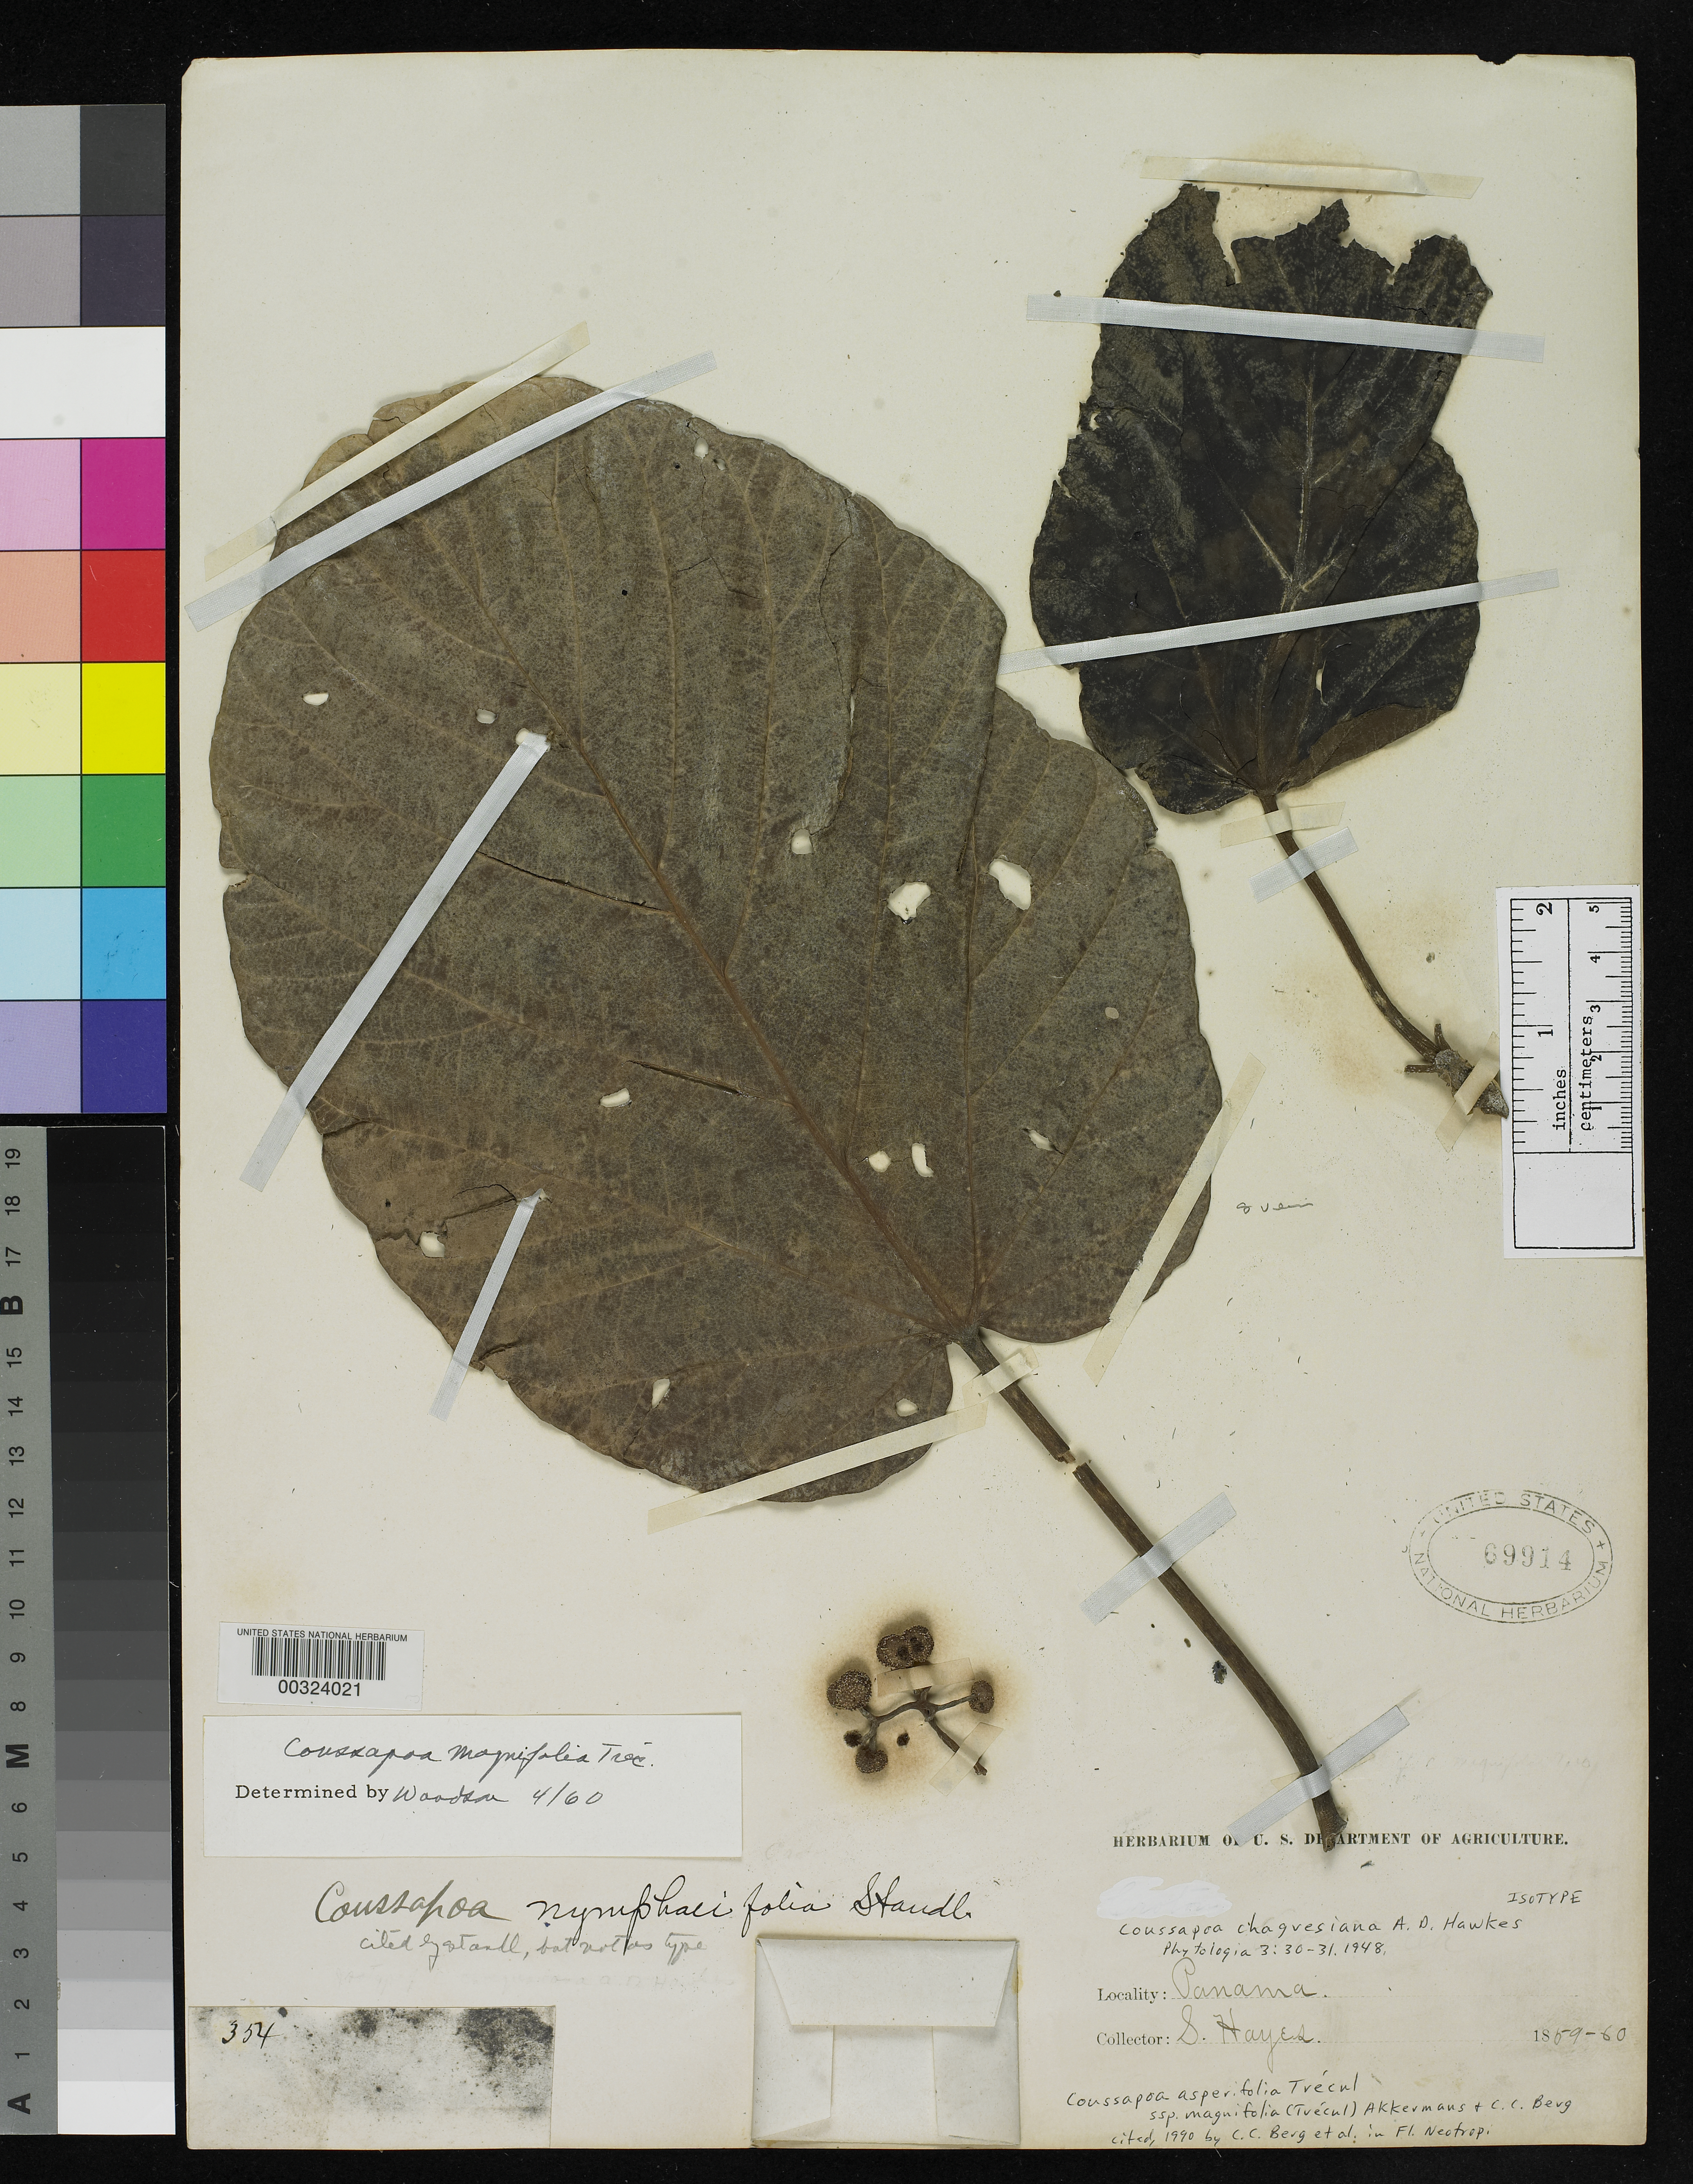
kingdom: Plantae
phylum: Tracheophyta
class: Magnoliopsida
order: Rosales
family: Urticaceae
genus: Coussapoa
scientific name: Coussapoa chagresiana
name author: A.D. Hawkes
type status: Isotype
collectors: S. Hayes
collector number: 354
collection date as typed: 1859 to -- --- 1860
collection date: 1859/1860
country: Panama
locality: NW of Boquete towards Parque Nacional Volcan Baru.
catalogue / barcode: US 69914